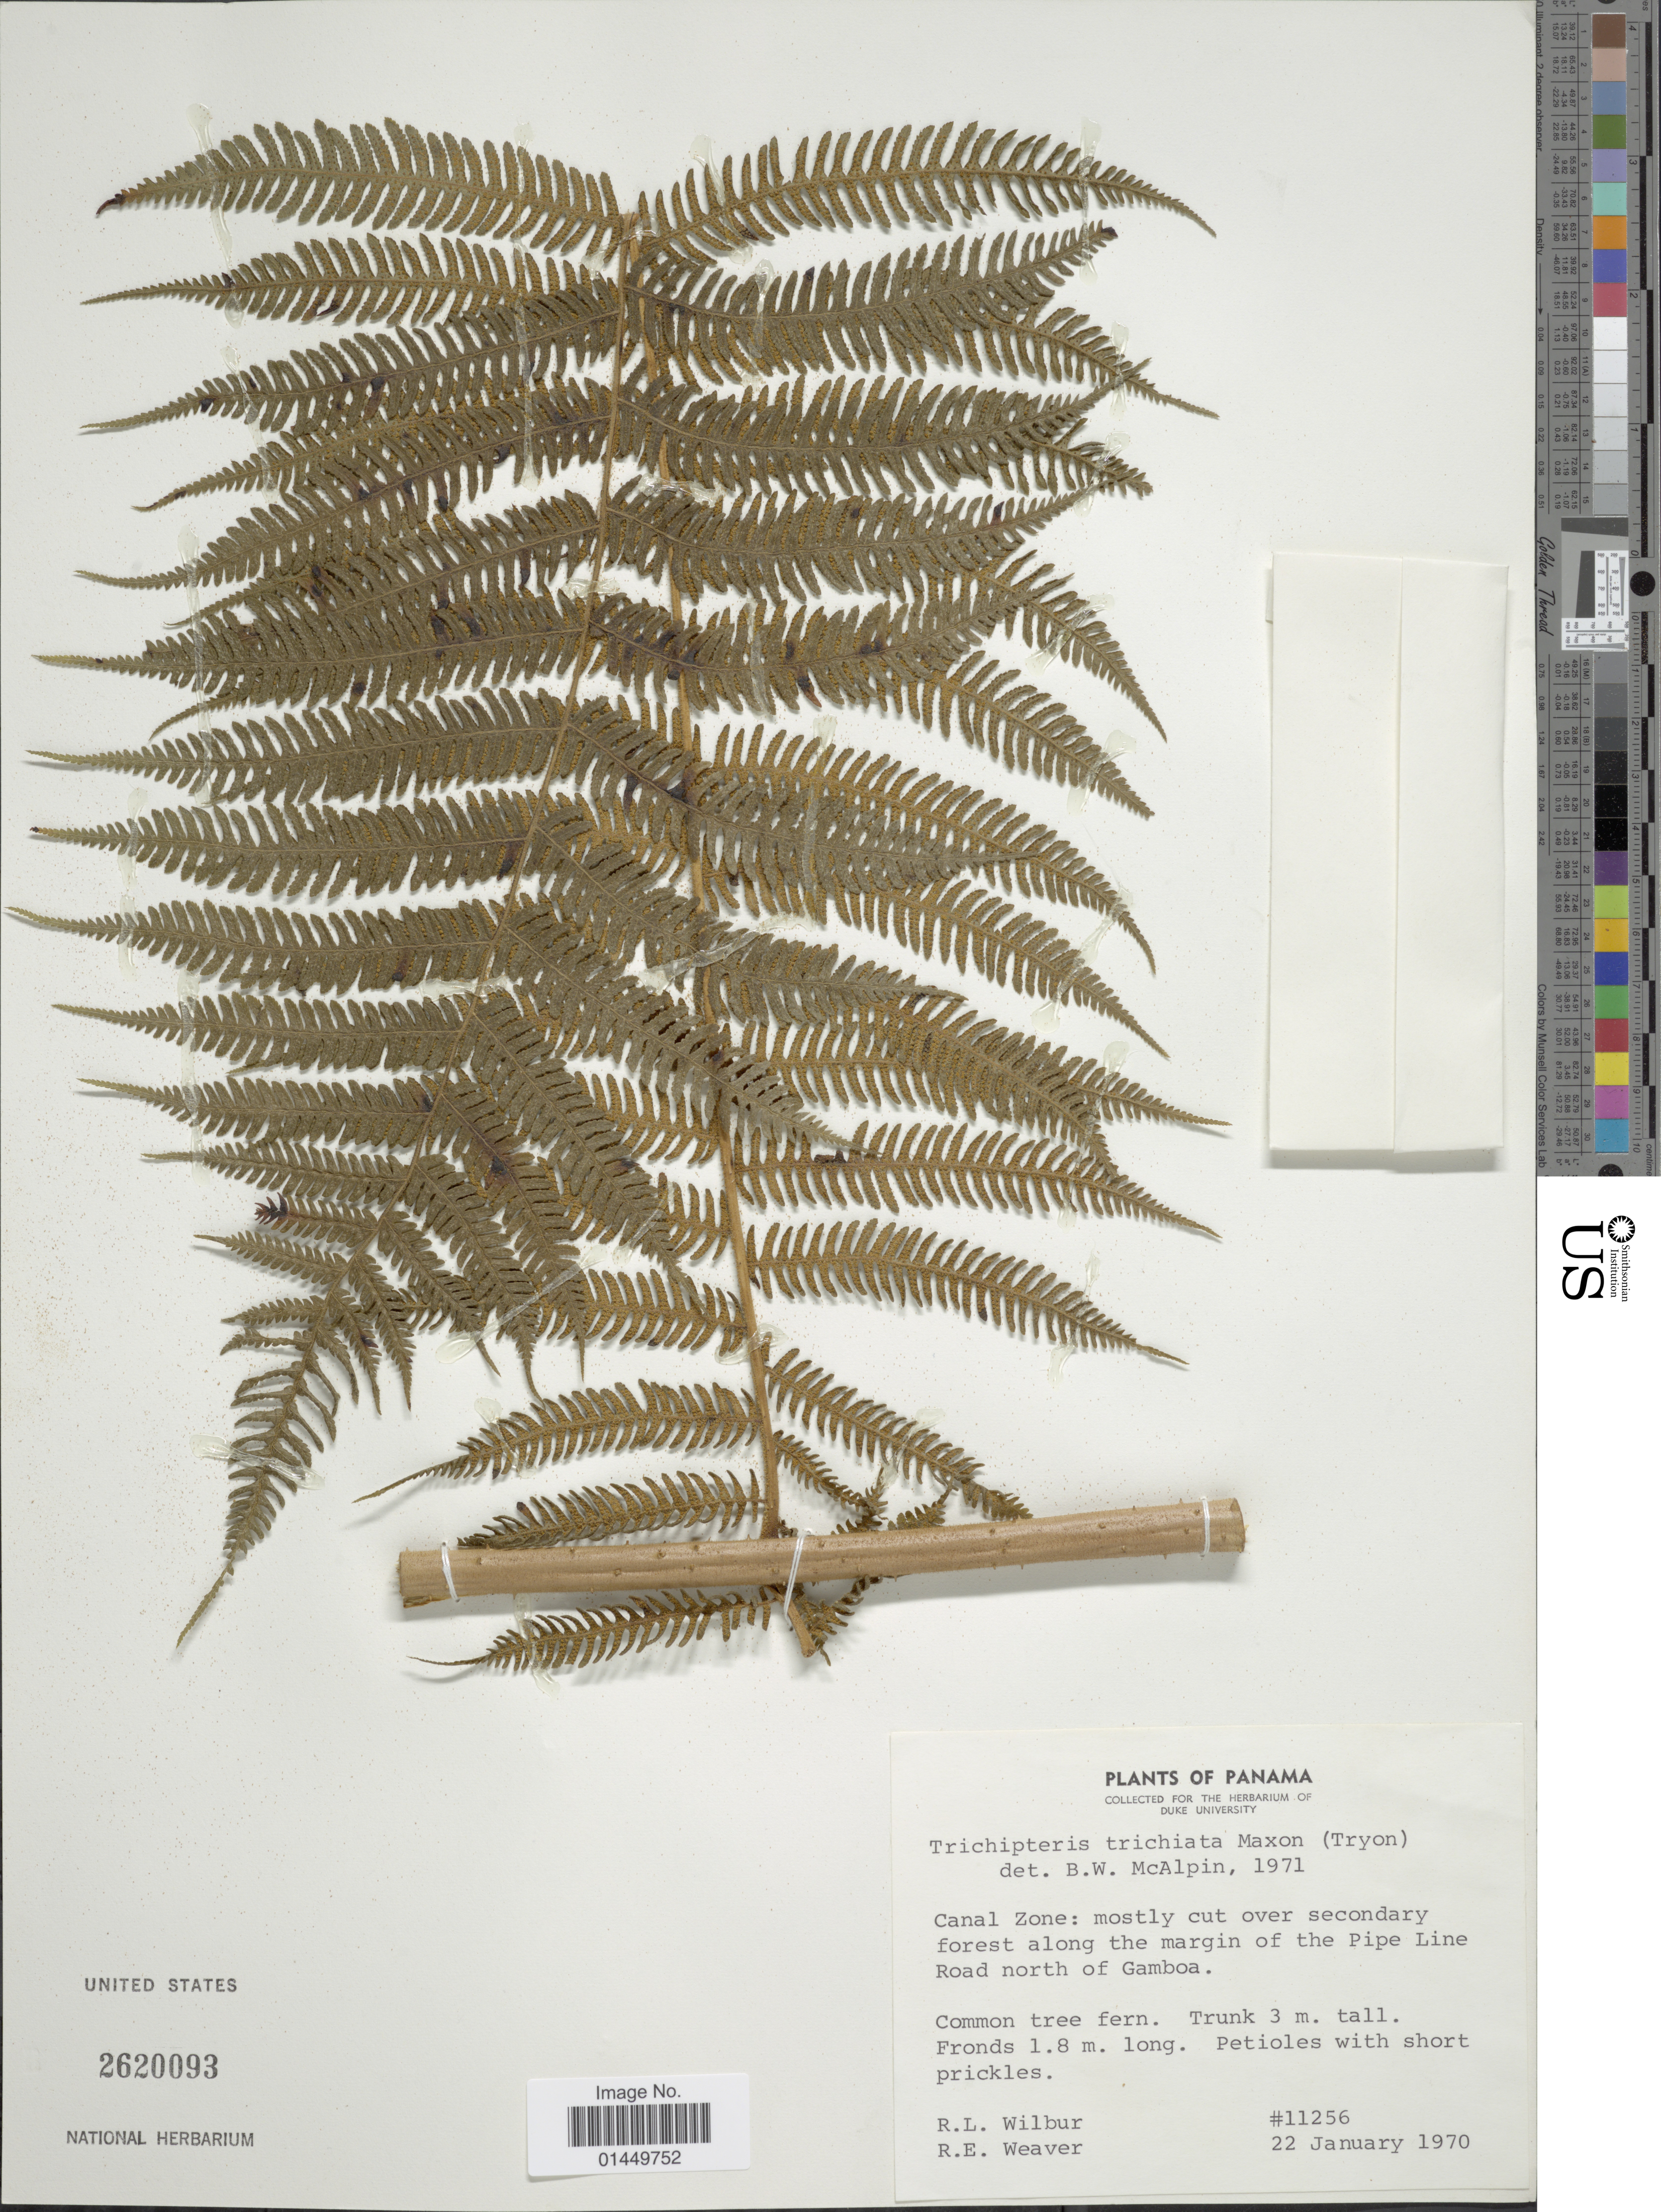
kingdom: Plantae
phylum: Tracheophyta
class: Polypodiopsida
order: Cyatheales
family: Cyatheaceae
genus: Cyathea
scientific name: Cyathea trichiata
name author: (Maxon) Domin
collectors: R. L. Wilbur & R. E. Weaver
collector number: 11256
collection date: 1970-01-22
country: Panama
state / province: Colón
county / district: Canal Zone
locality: Canal Zone: mostly cut over secondary forest along the margin of the Pipe Line Road north of Gamboa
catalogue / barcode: US 2620093